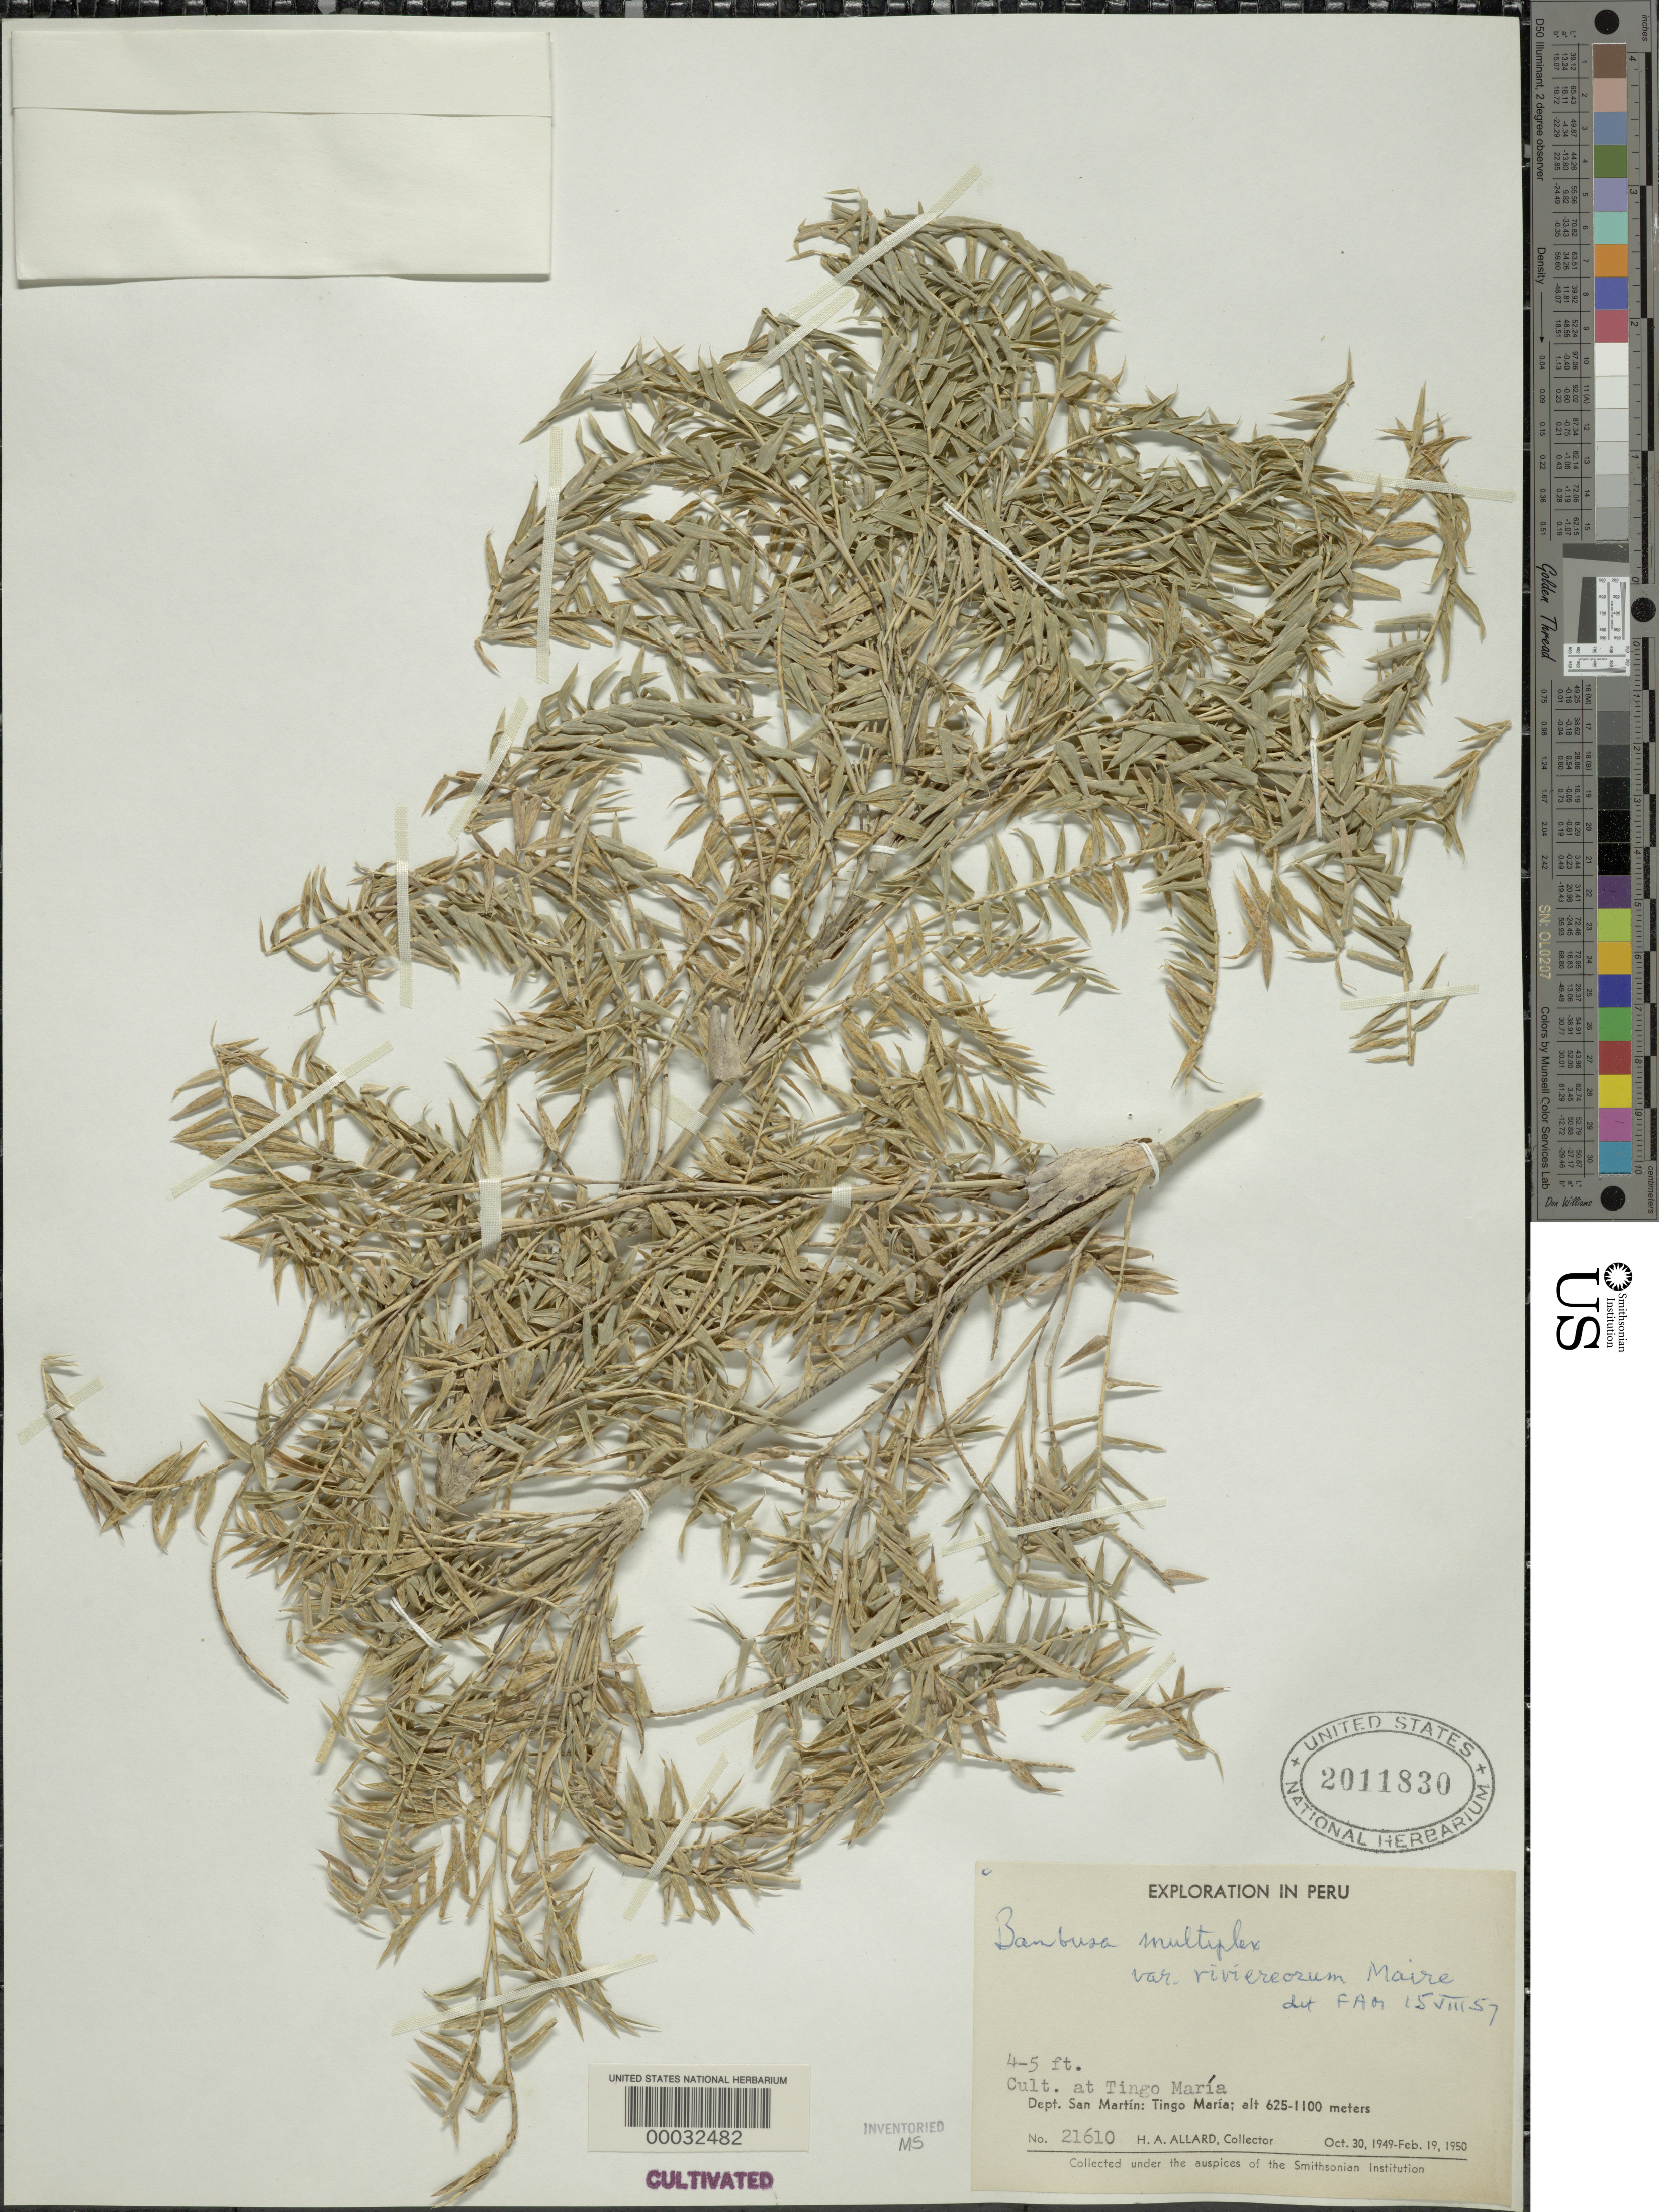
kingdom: Plantae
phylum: Tracheophyta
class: Liliopsida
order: Poales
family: Poaceae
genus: Bambusa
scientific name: Bambusa multiplex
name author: (Lour.) Raeusch. ex Schult. & Schult. f.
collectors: H. A. Allard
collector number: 21610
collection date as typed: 30 Oct 1949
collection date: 1949-10-30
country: Peru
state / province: San Martín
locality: Tingo maria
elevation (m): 625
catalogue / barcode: US 2011830